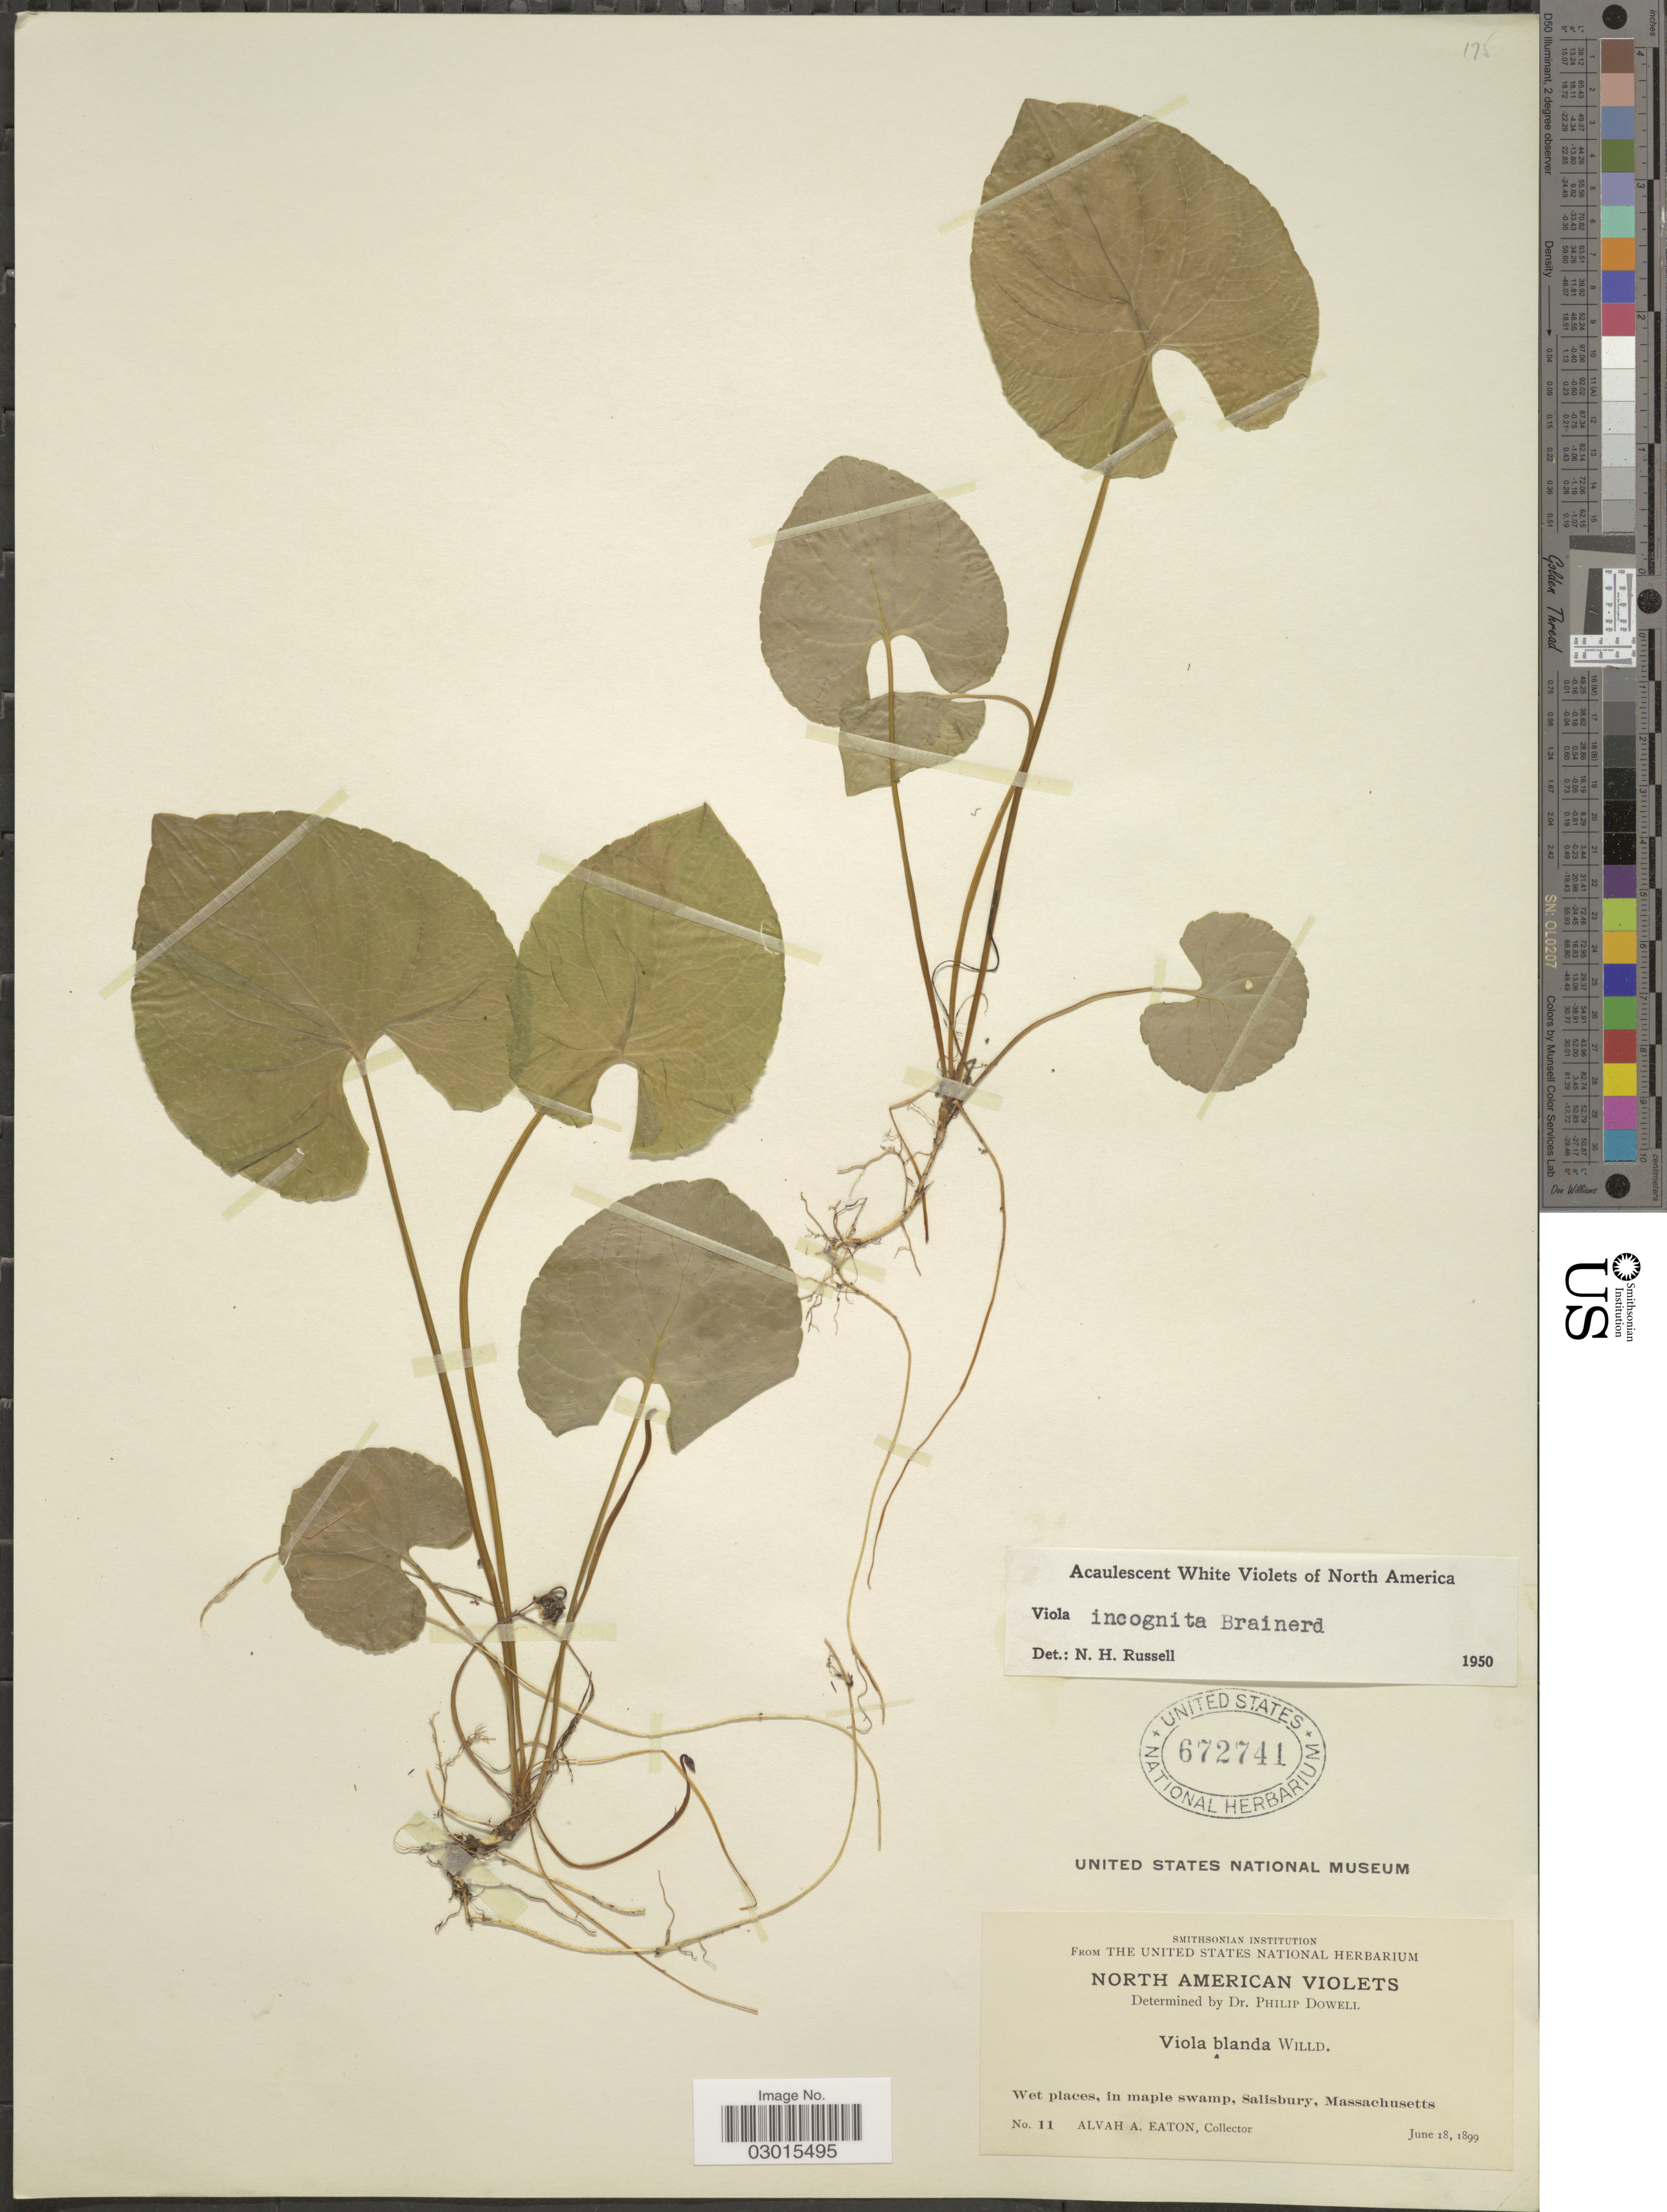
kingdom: Plantae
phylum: Tracheophyta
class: Magnoliopsida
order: Malpighiales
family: Violaceae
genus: Viola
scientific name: Viola incognita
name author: Brainerd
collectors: A. A. Eaton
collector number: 11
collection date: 1899-06-18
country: United States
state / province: Massachusetts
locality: Salisbury.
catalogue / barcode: US 672741